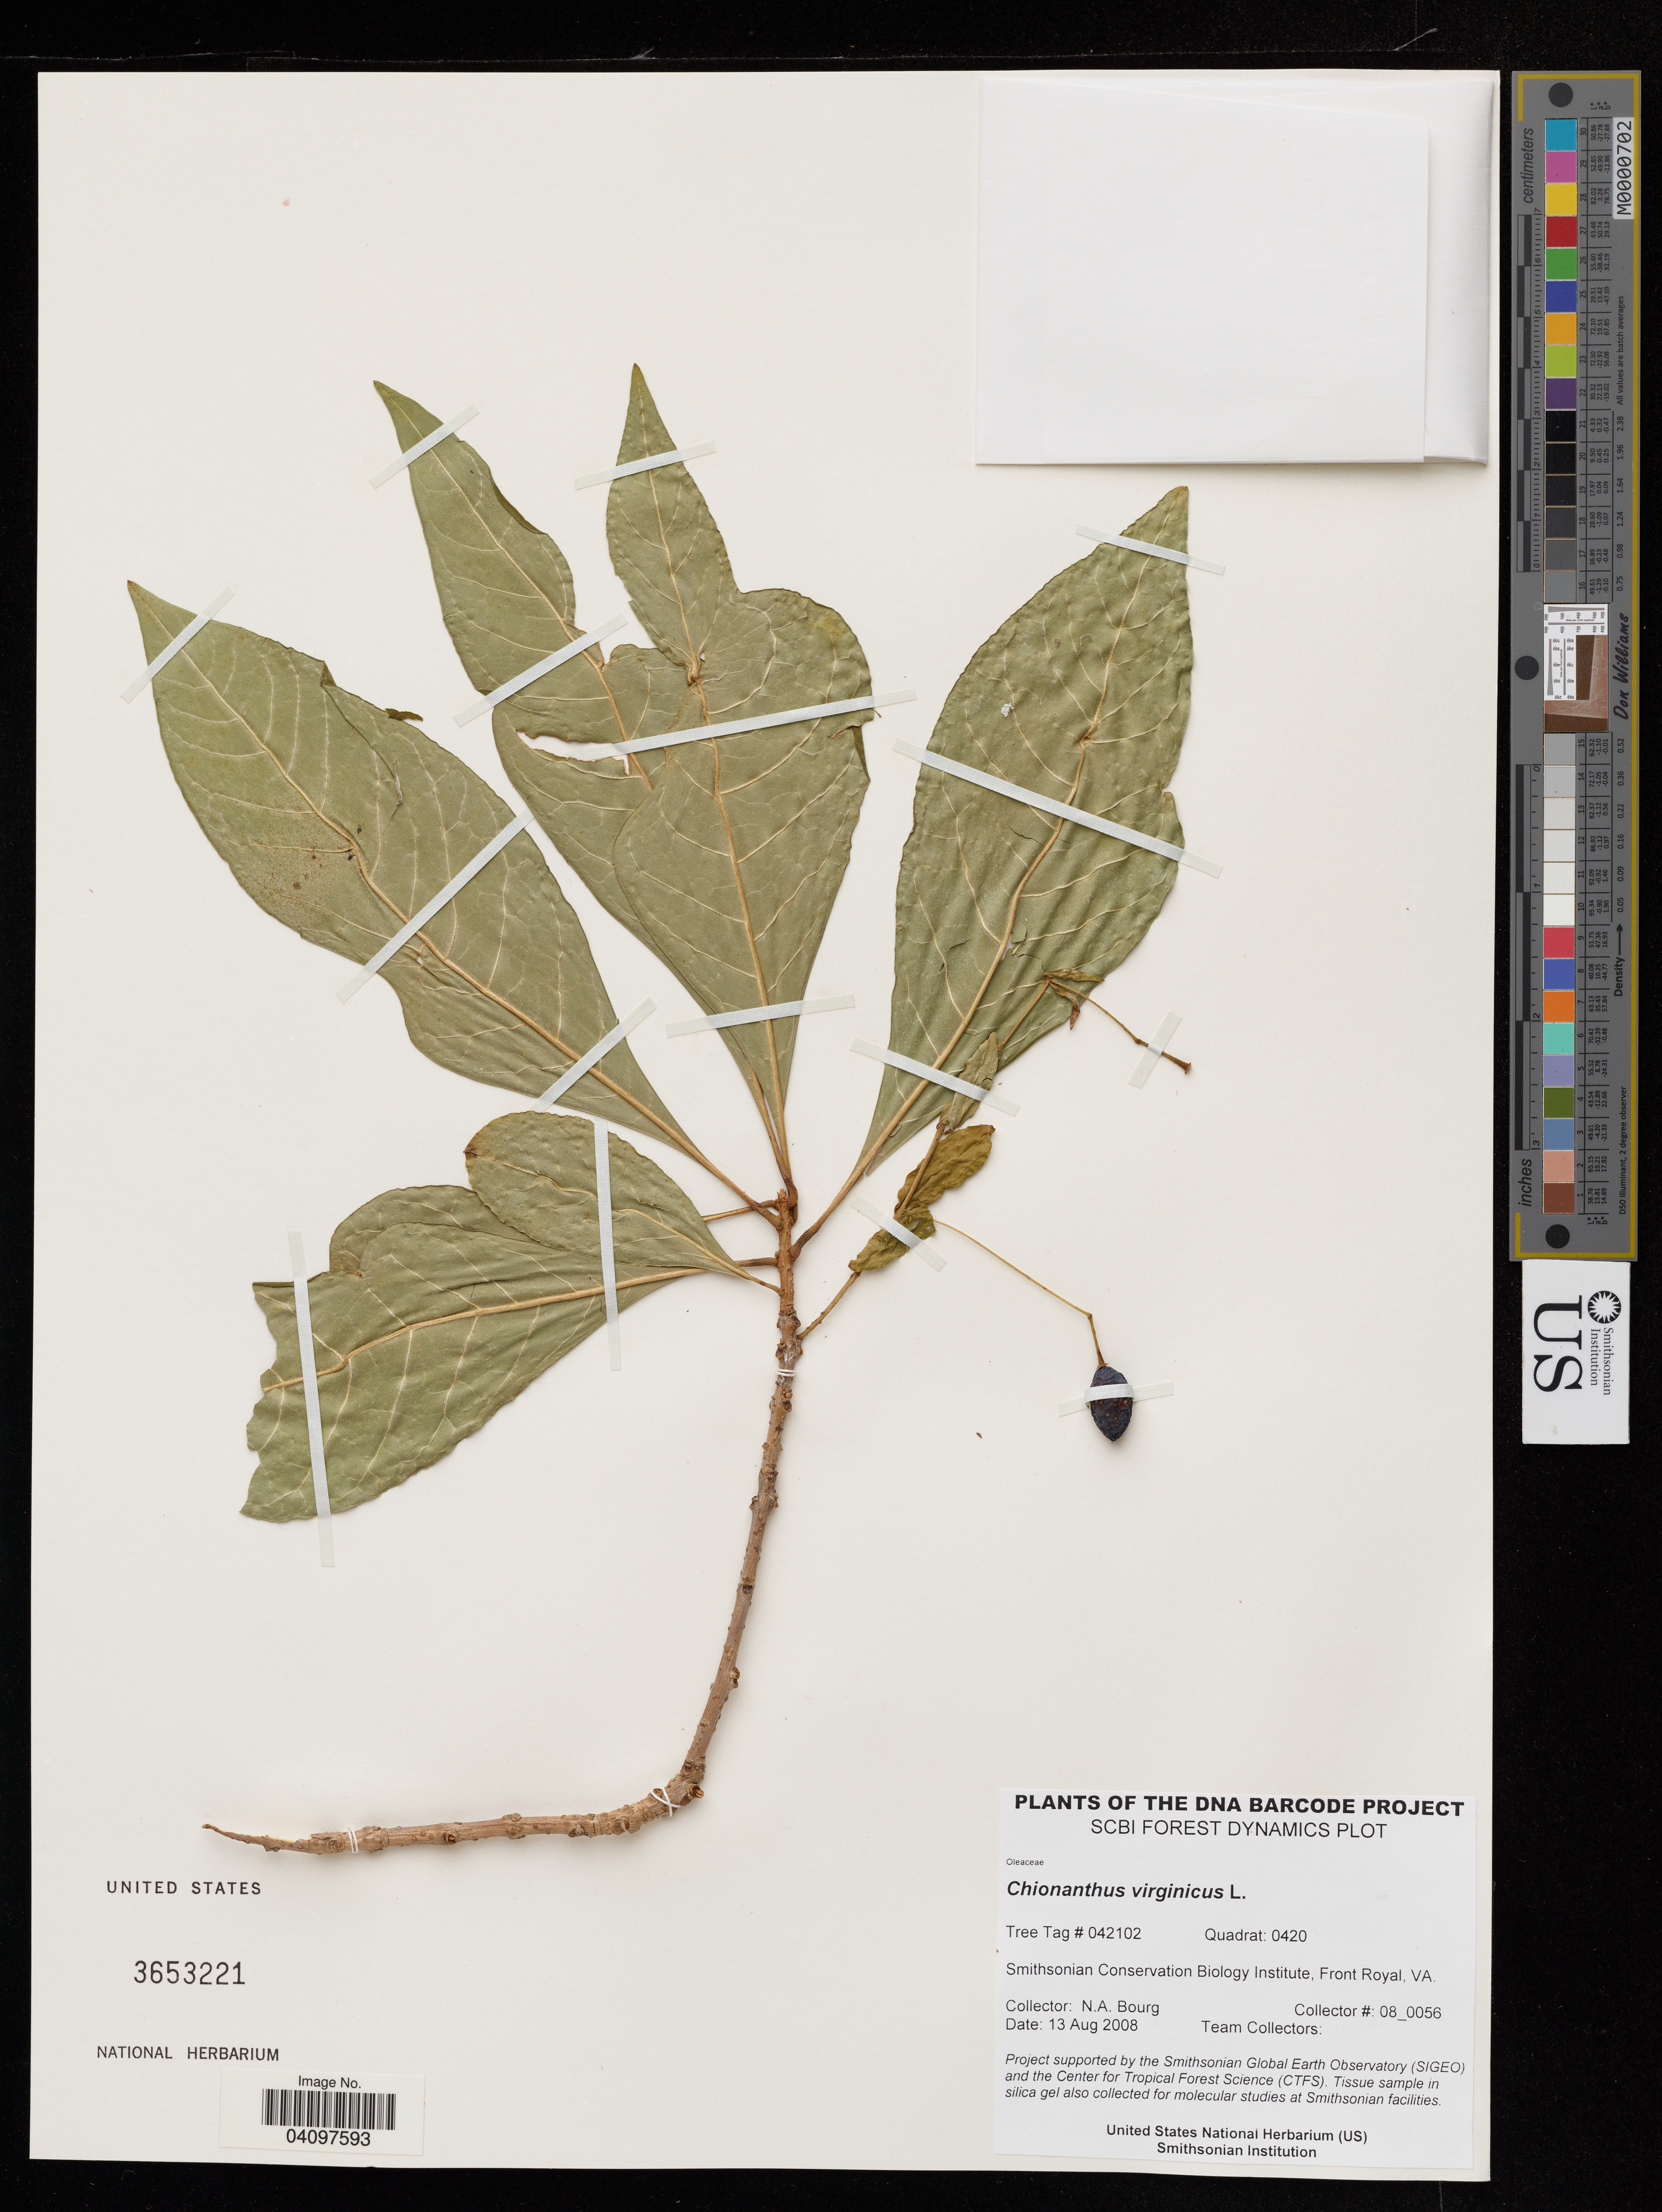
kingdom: Plantae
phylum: Tracheophyta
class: Magnoliopsida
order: Lamiales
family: Oleaceae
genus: Chionanthus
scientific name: Chionanthus virginicus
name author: L.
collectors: N. A. Bourg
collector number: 08_0056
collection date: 2008-08-13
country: United States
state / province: Virginia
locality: Smithsonian Conservation Biology Institute, Front Royal, VA.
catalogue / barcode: US 3653221